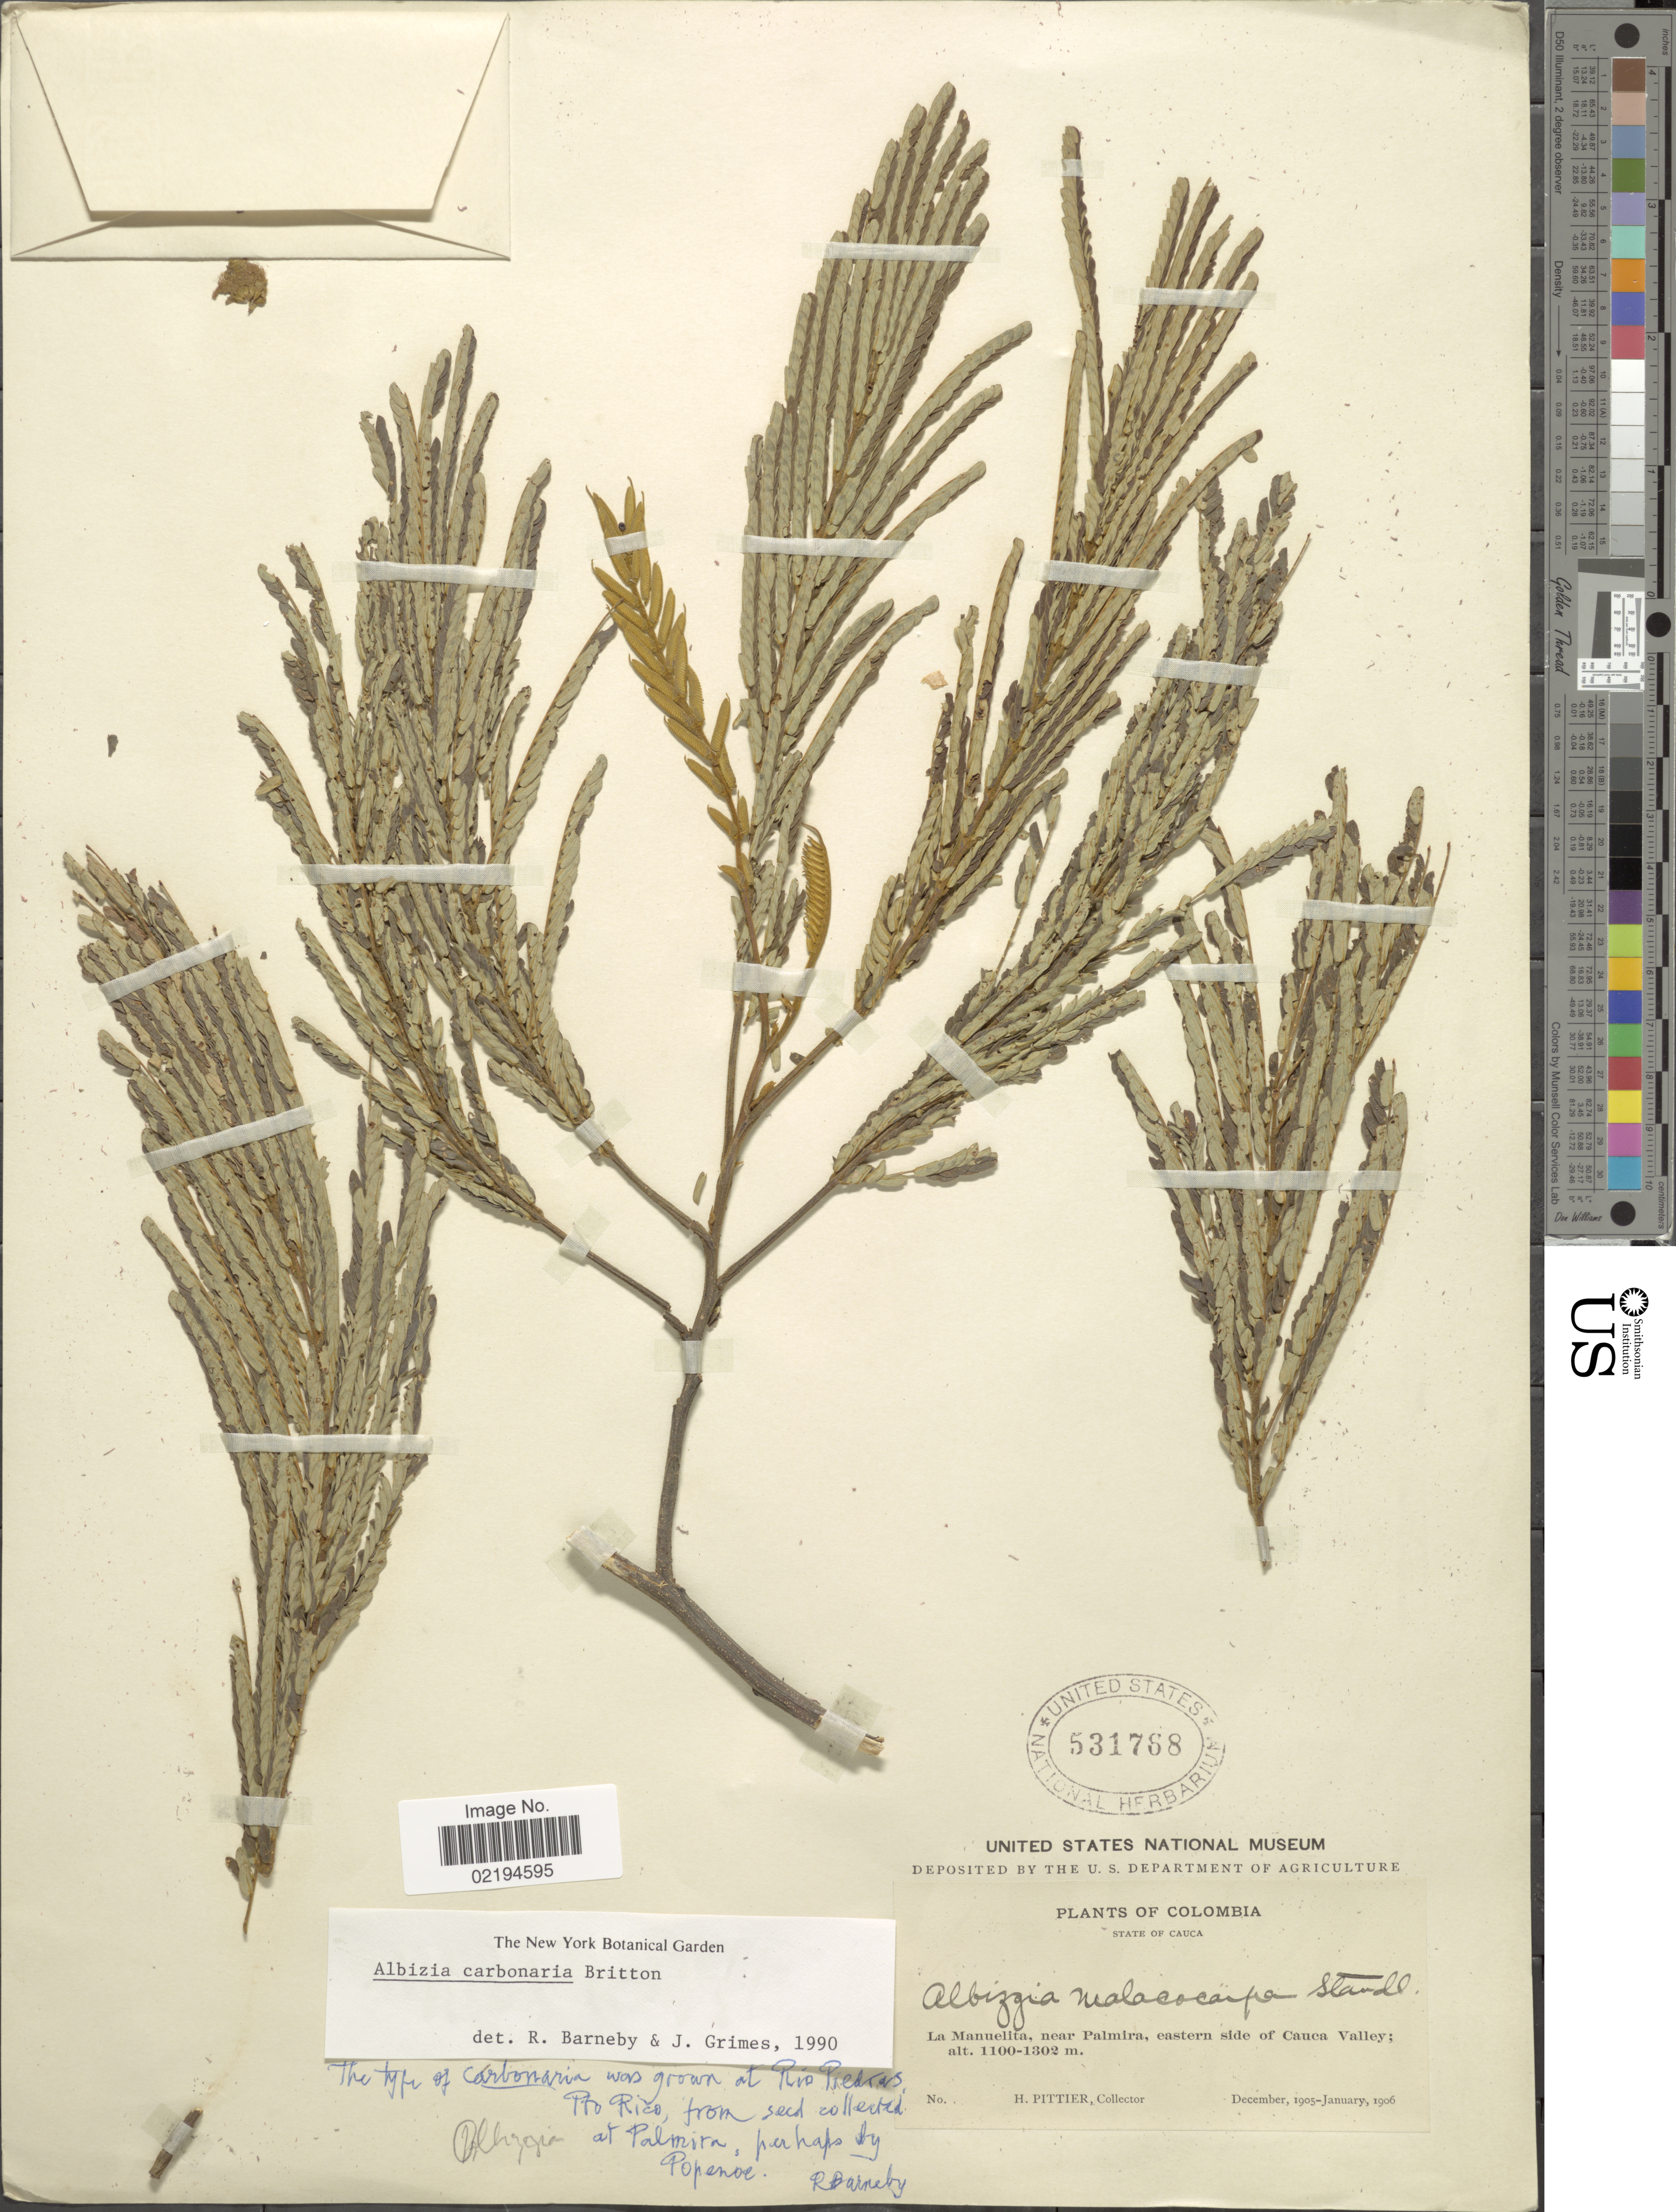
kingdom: Plantae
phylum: Tracheophyta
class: Magnoliopsida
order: Fabales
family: Fabaceae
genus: Pseudosamanea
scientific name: Pseudosamanea carbonaria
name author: (Britton) Koenen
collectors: H. F. Pittier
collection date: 1905-12/1906-01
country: Colombia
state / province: Cauca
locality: La manuelita, near Palmira, eastern side of Cauca Valley.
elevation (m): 1100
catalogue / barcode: US 531768